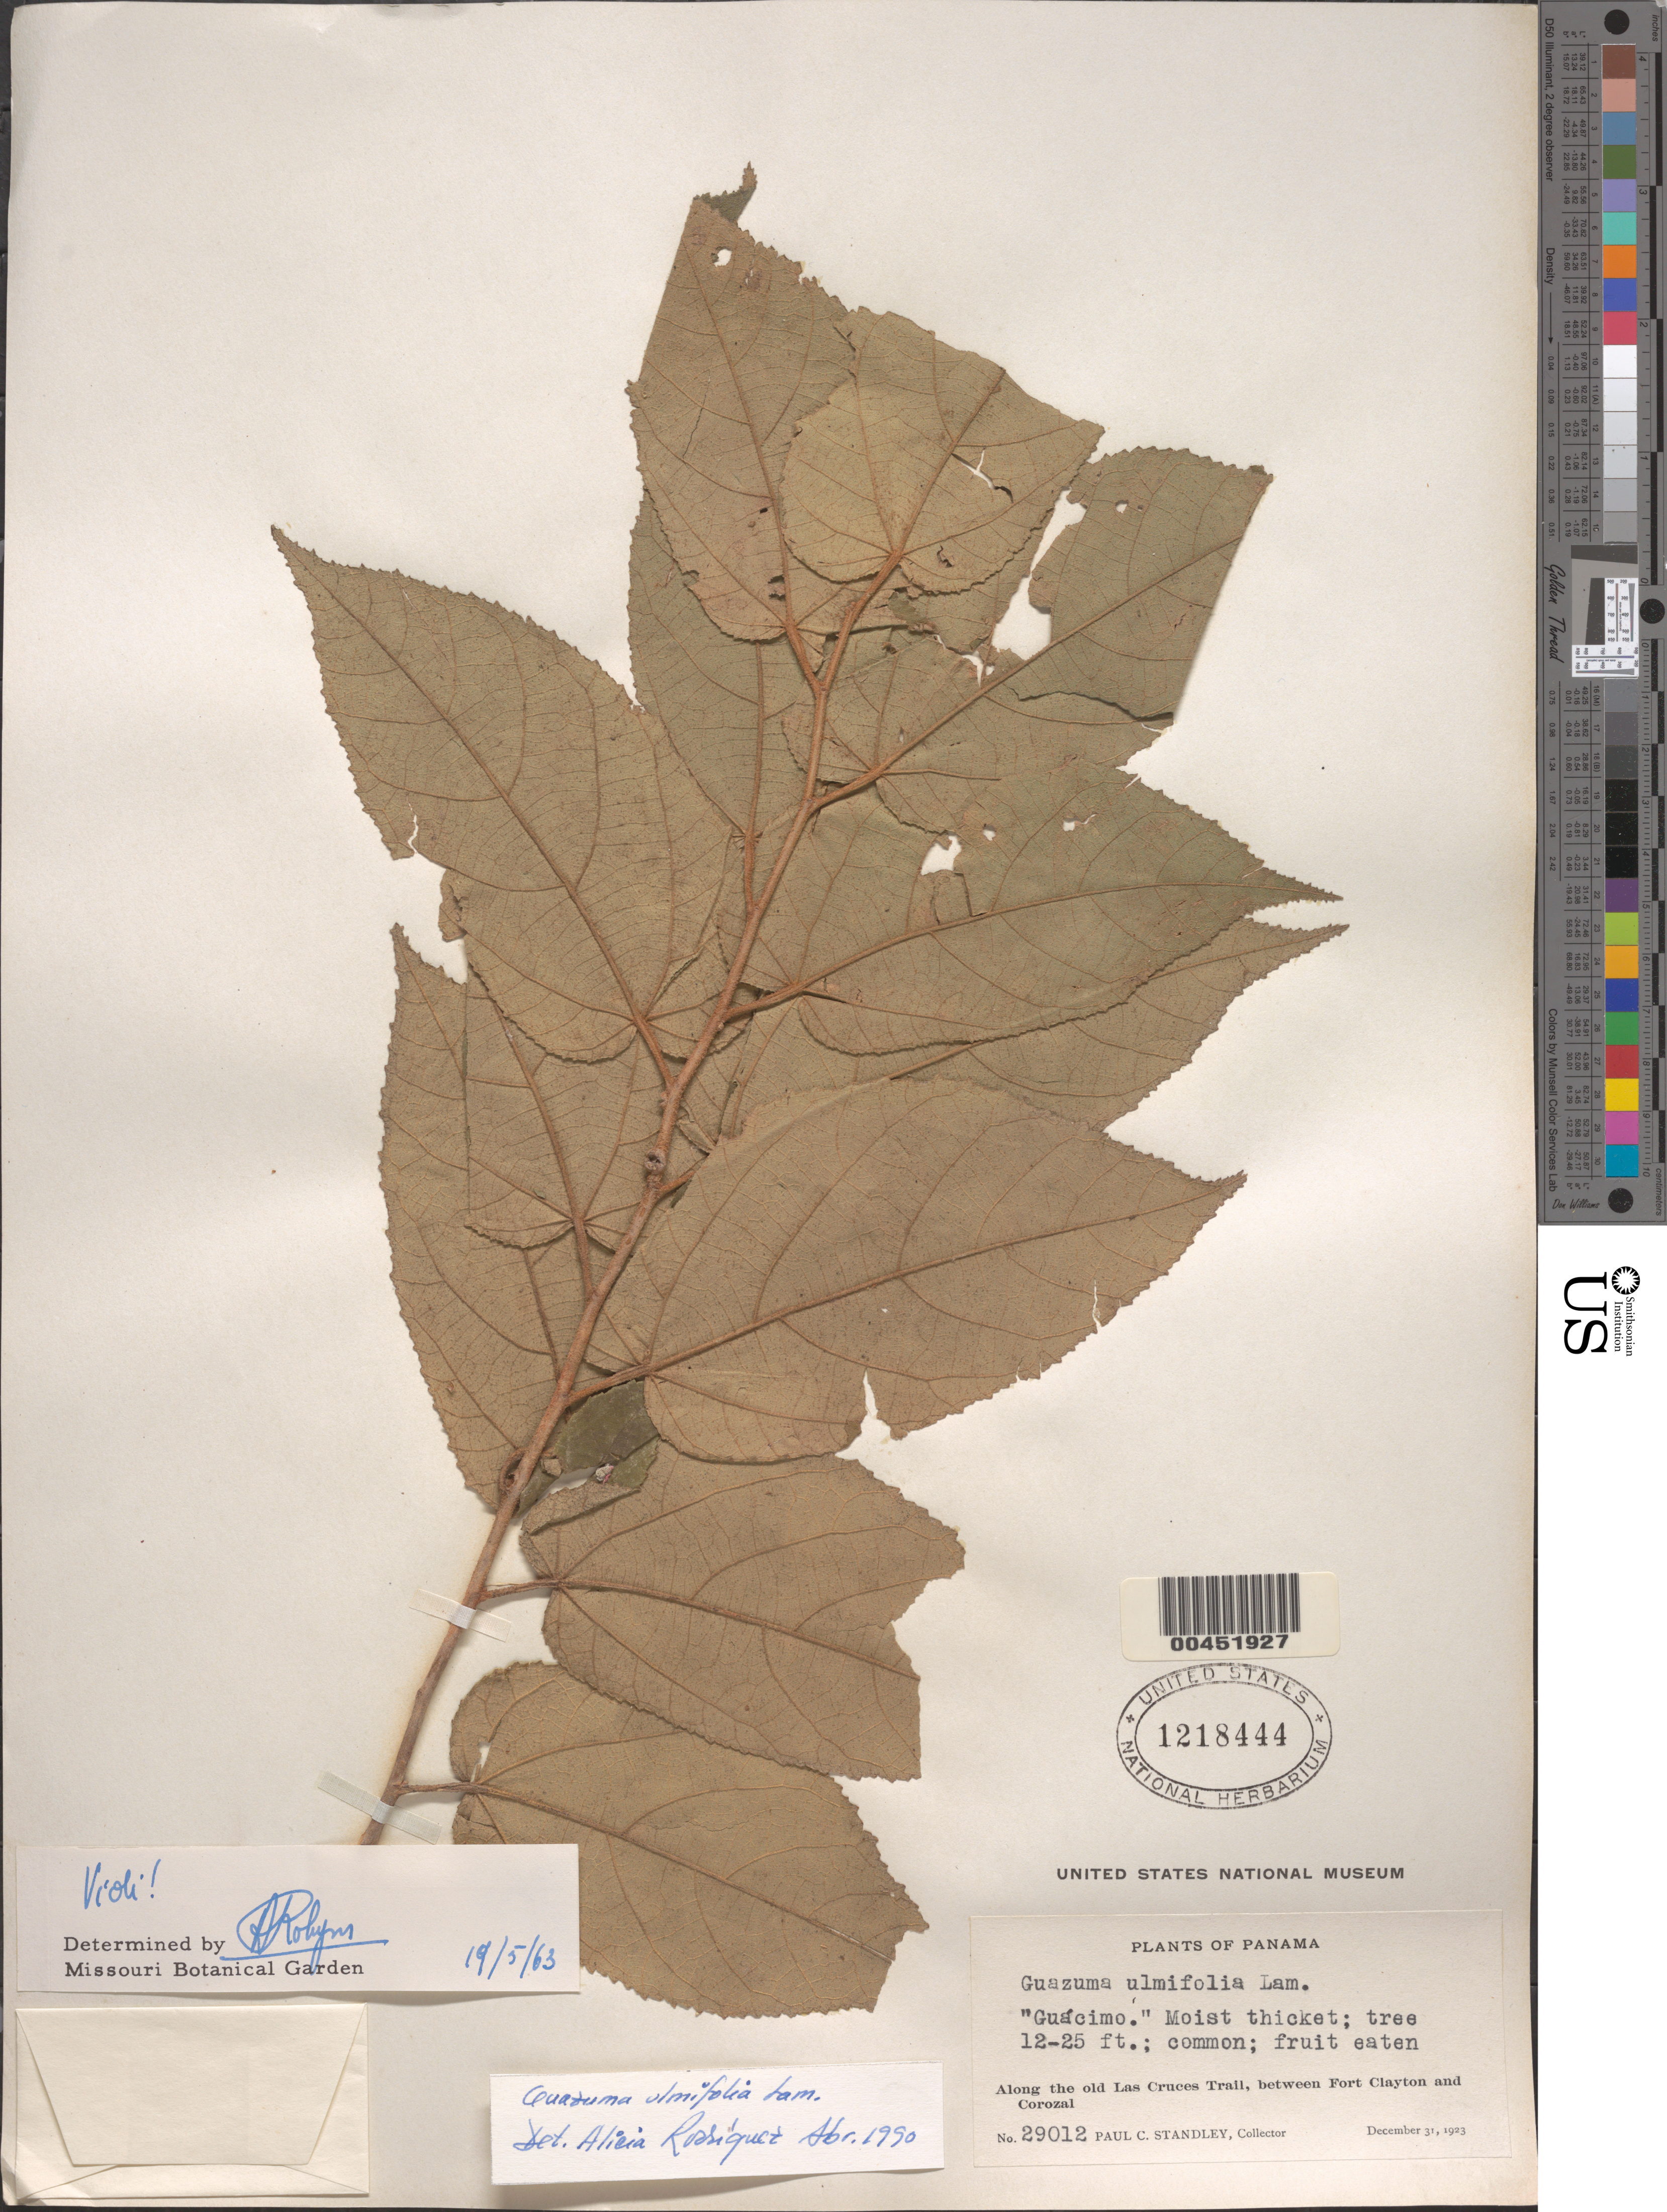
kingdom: Plantae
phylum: Tracheophyta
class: Magnoliopsida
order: Malvales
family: Malvaceae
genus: Guazuma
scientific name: Guazuma ulmifolia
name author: Lam.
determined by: Rodríguez, A.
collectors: P. C. Standley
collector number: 29012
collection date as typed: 31 Dec 1923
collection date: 1923-12-31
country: Panama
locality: Along the old Las Cruces Trail, between Fort Clayton and Corozal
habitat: Moist thicket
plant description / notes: Common name: Guácimo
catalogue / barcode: US 1218444